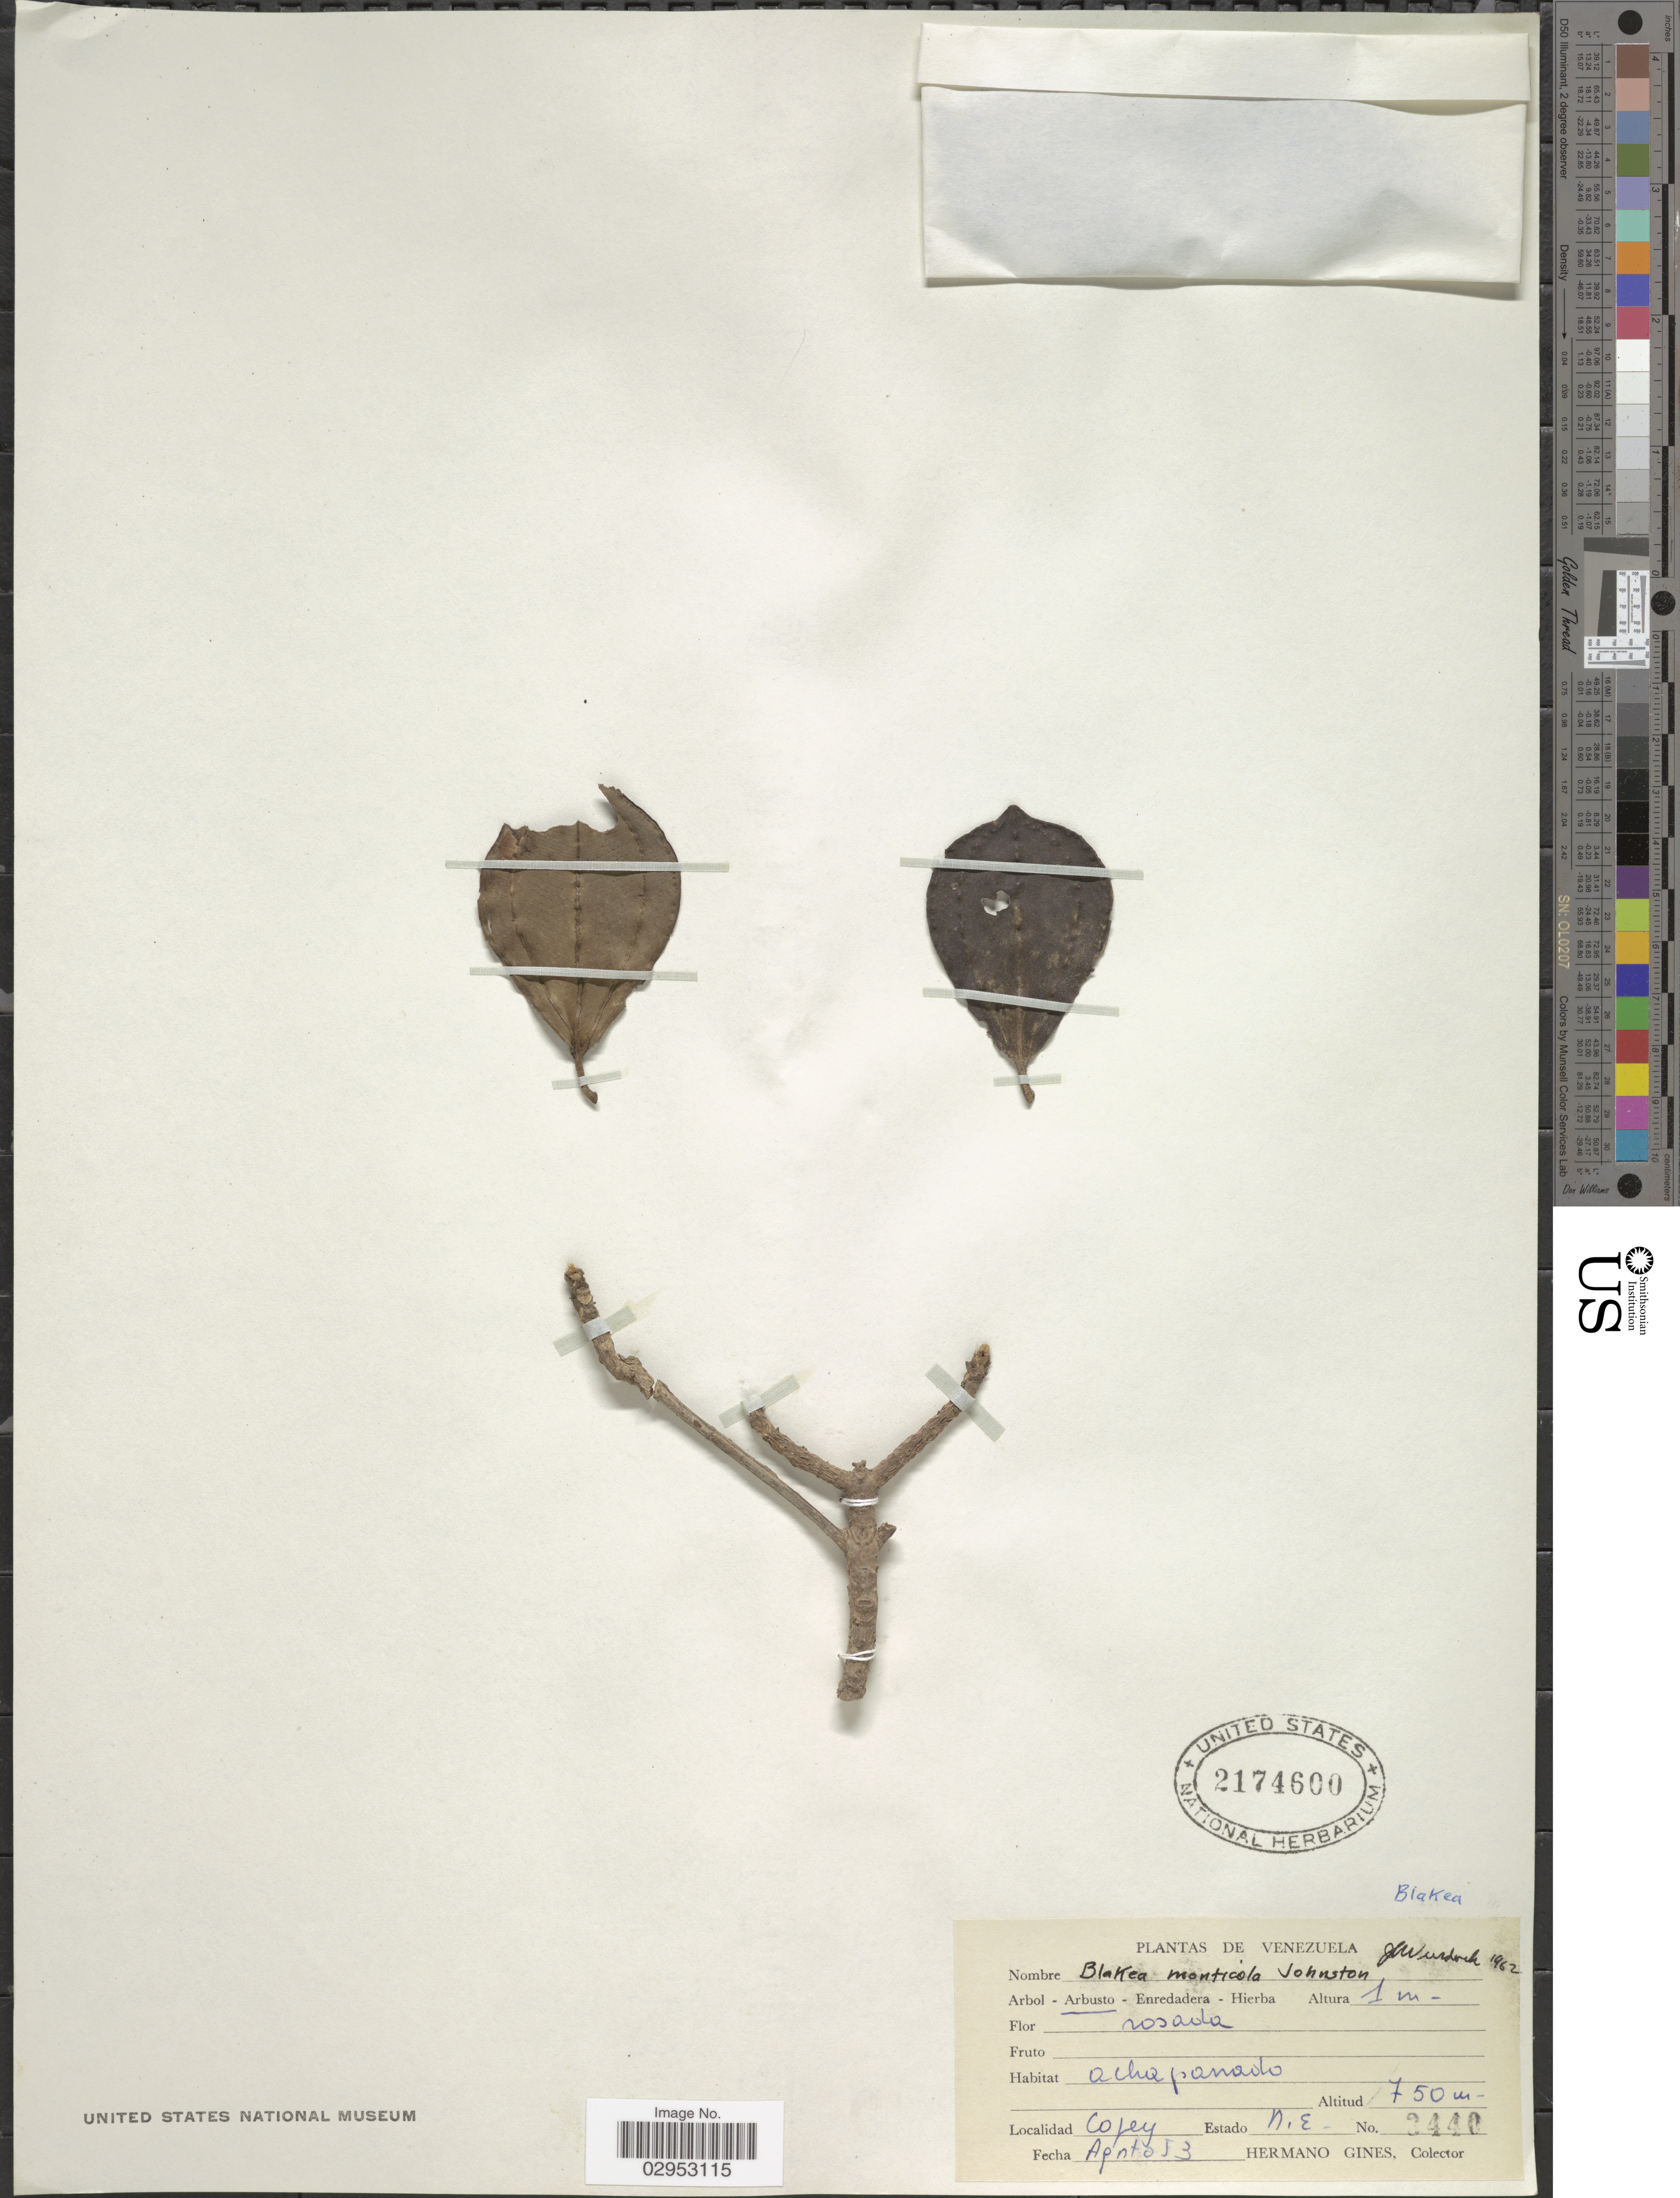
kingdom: Plantae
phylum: Tracheophyta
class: Magnoliopsida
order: Myrtales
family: Melastomataceae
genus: Blakea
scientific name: Blakea monticola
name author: J.R. Johnst.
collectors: Bro. Gines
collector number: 3440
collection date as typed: Transcribed d/m/y: /8/53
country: Venezuela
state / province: Nueva Esparta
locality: Copey.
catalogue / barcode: US 2174600